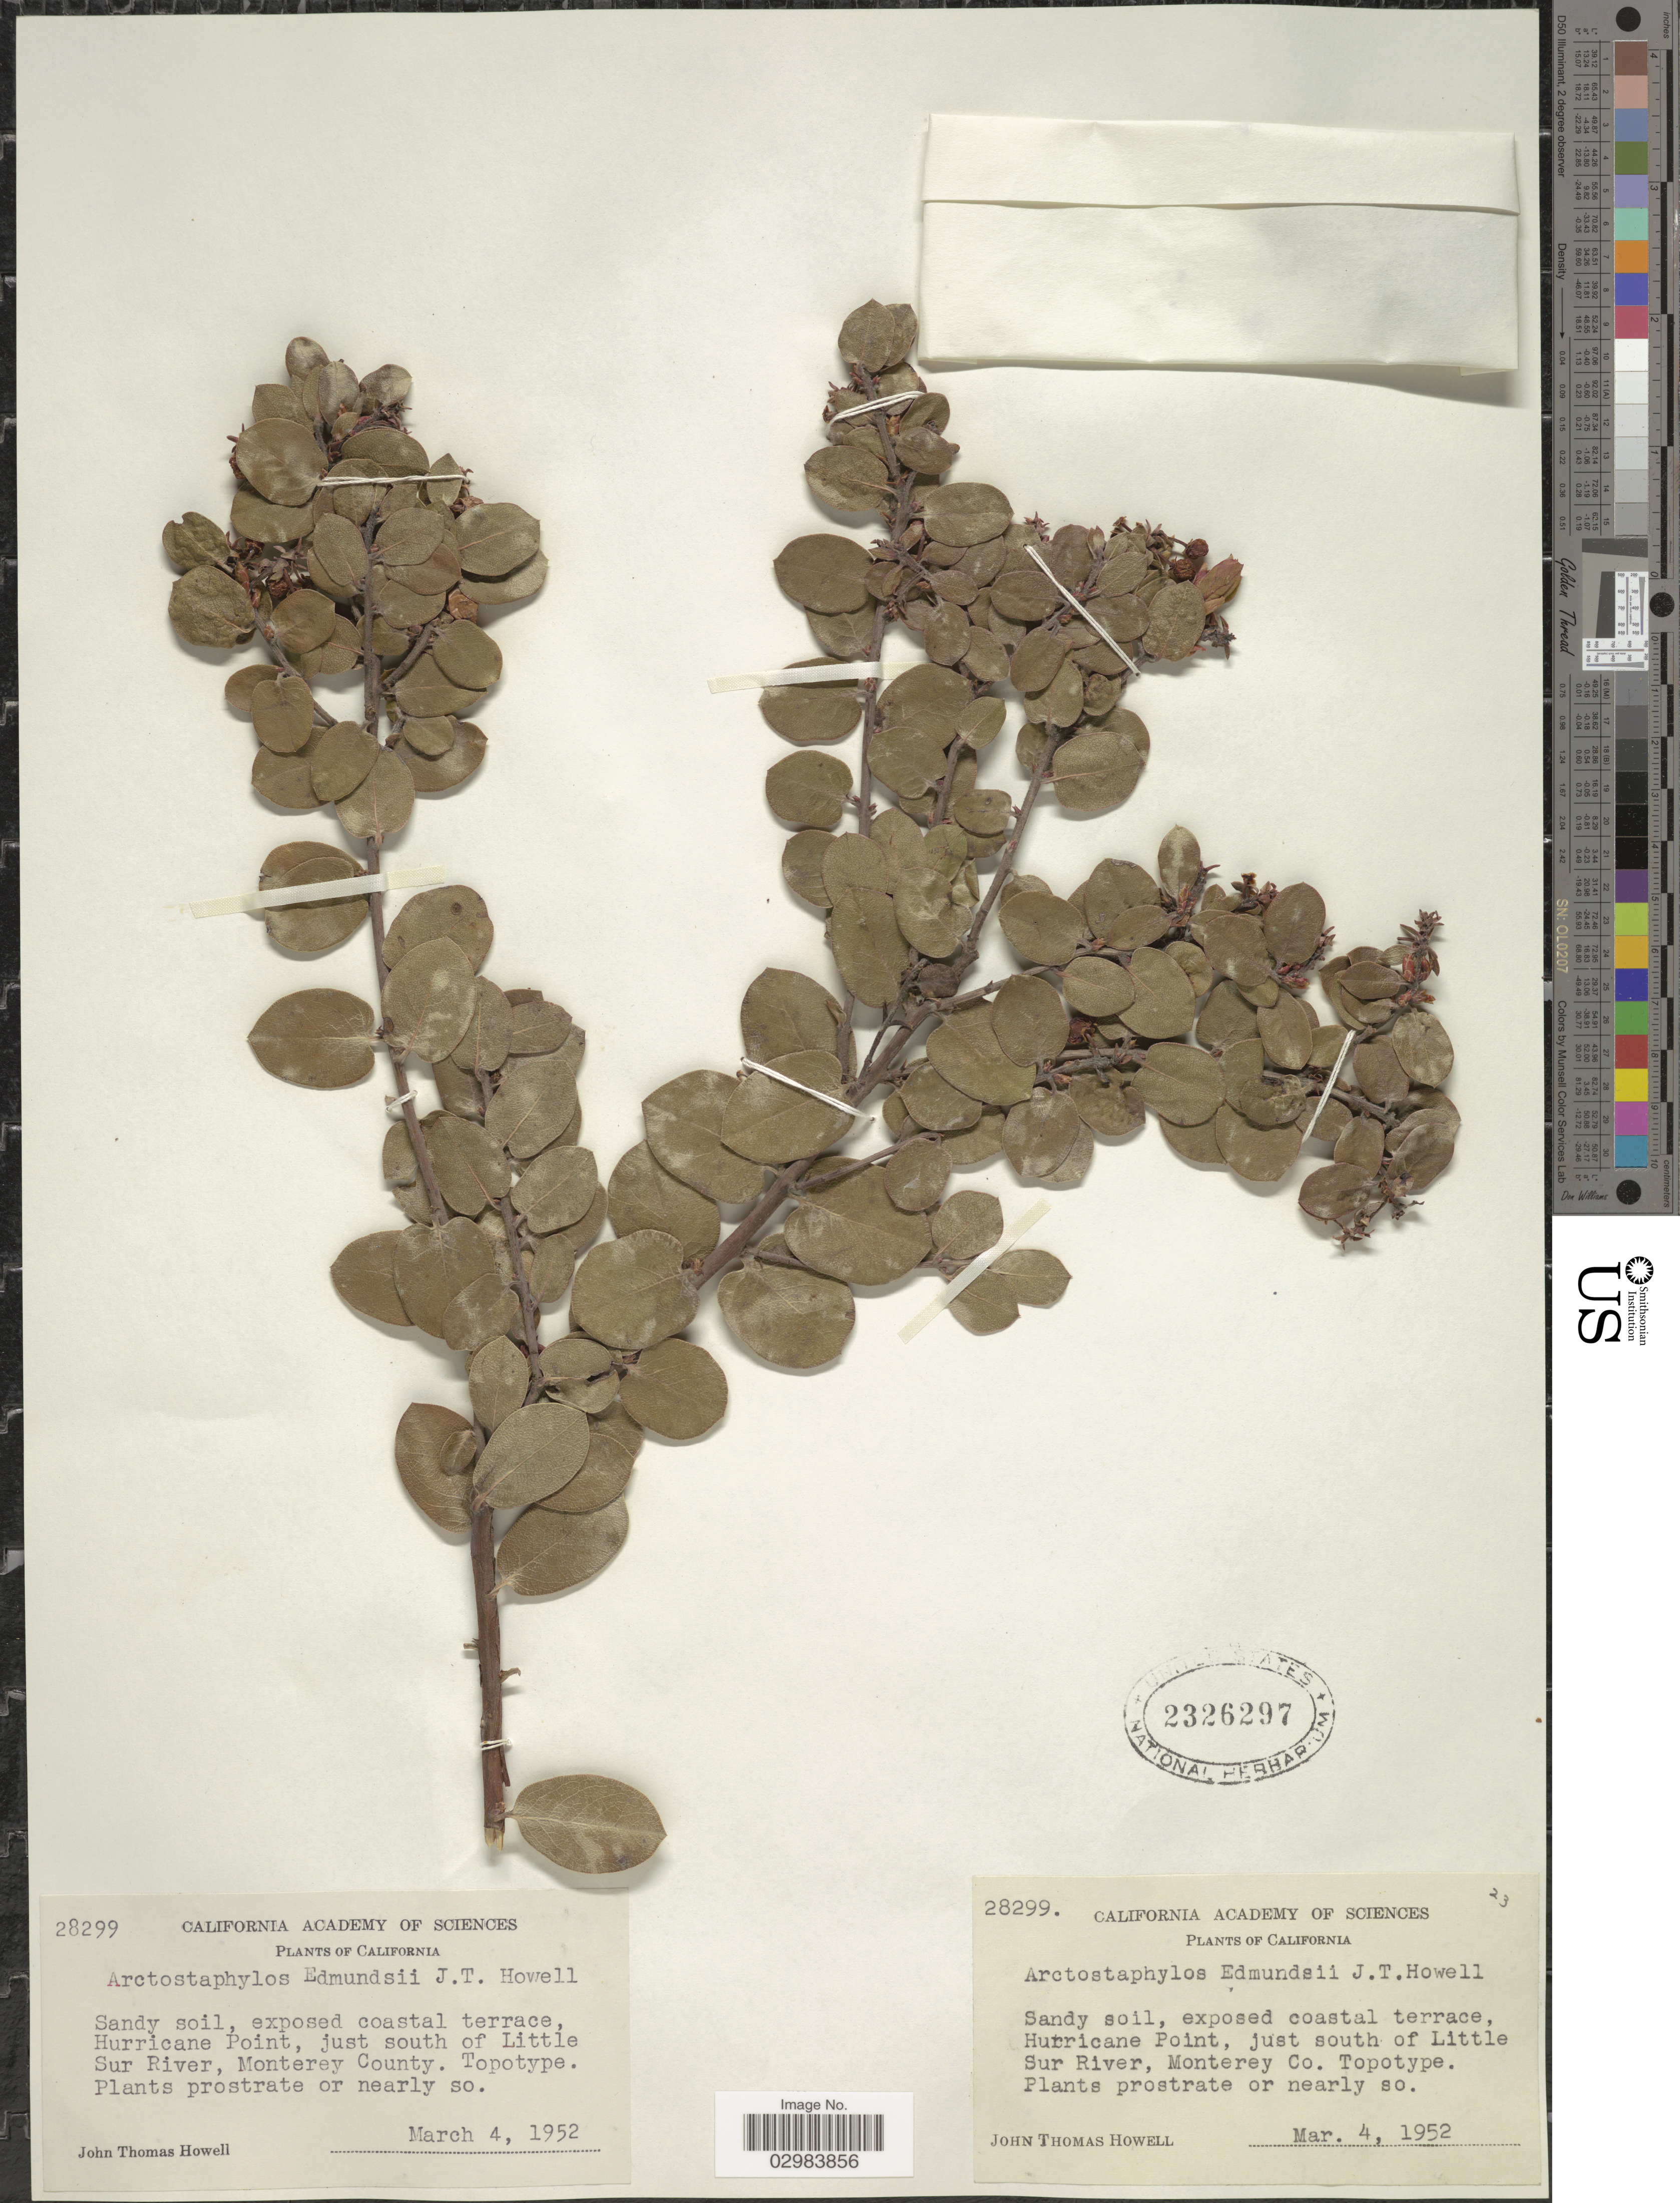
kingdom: Plantae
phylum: Tracheophyta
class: Magnoliopsida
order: Ericales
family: Ericaceae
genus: Arctostaphylos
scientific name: Arctostaphylos edmundsii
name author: J.T. Howell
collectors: J. T. Howell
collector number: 28299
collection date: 1952-03-04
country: United States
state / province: California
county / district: Monterey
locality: Hurricane Point, just south of Little Sur River, Monterey County.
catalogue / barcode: US 2326297